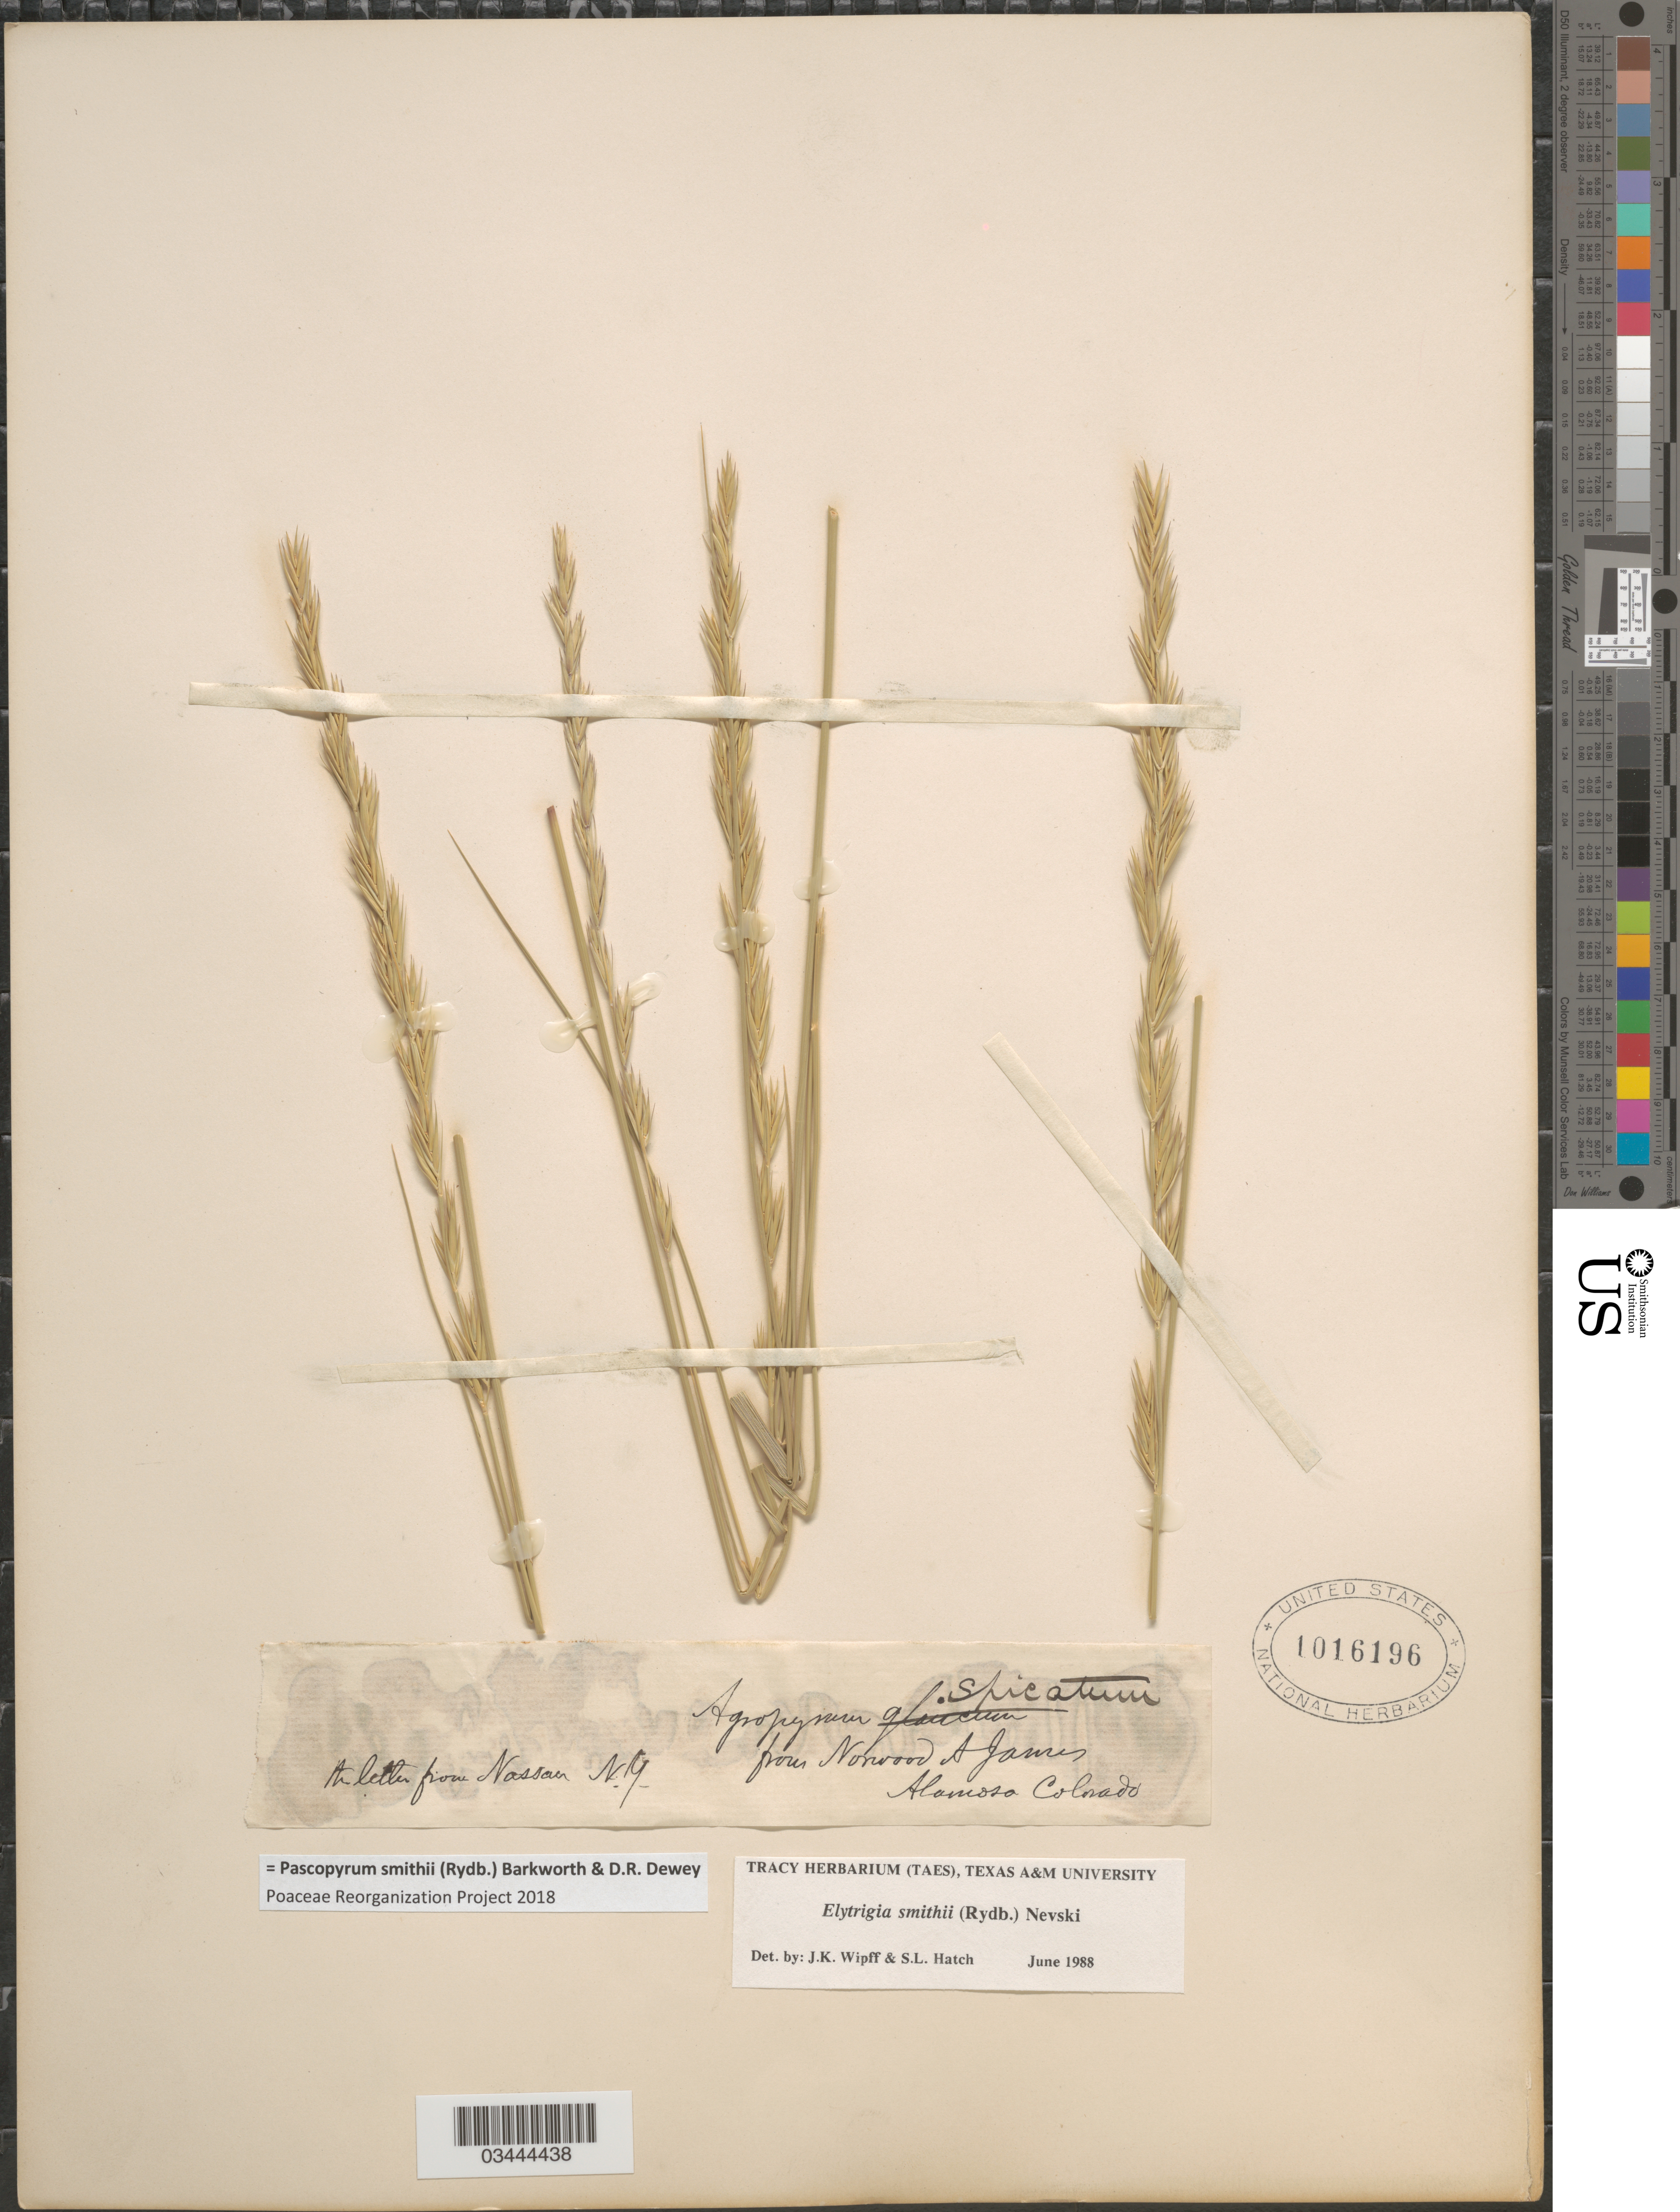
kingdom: Plantae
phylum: Tracheophyta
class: Liliopsida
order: Poales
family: Poaceae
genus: Pascopyrum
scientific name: Pascopyrum smithii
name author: (Rydb.) Barkworth & Dewey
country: United States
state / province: Colorado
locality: Alamoso.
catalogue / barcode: US 1016196